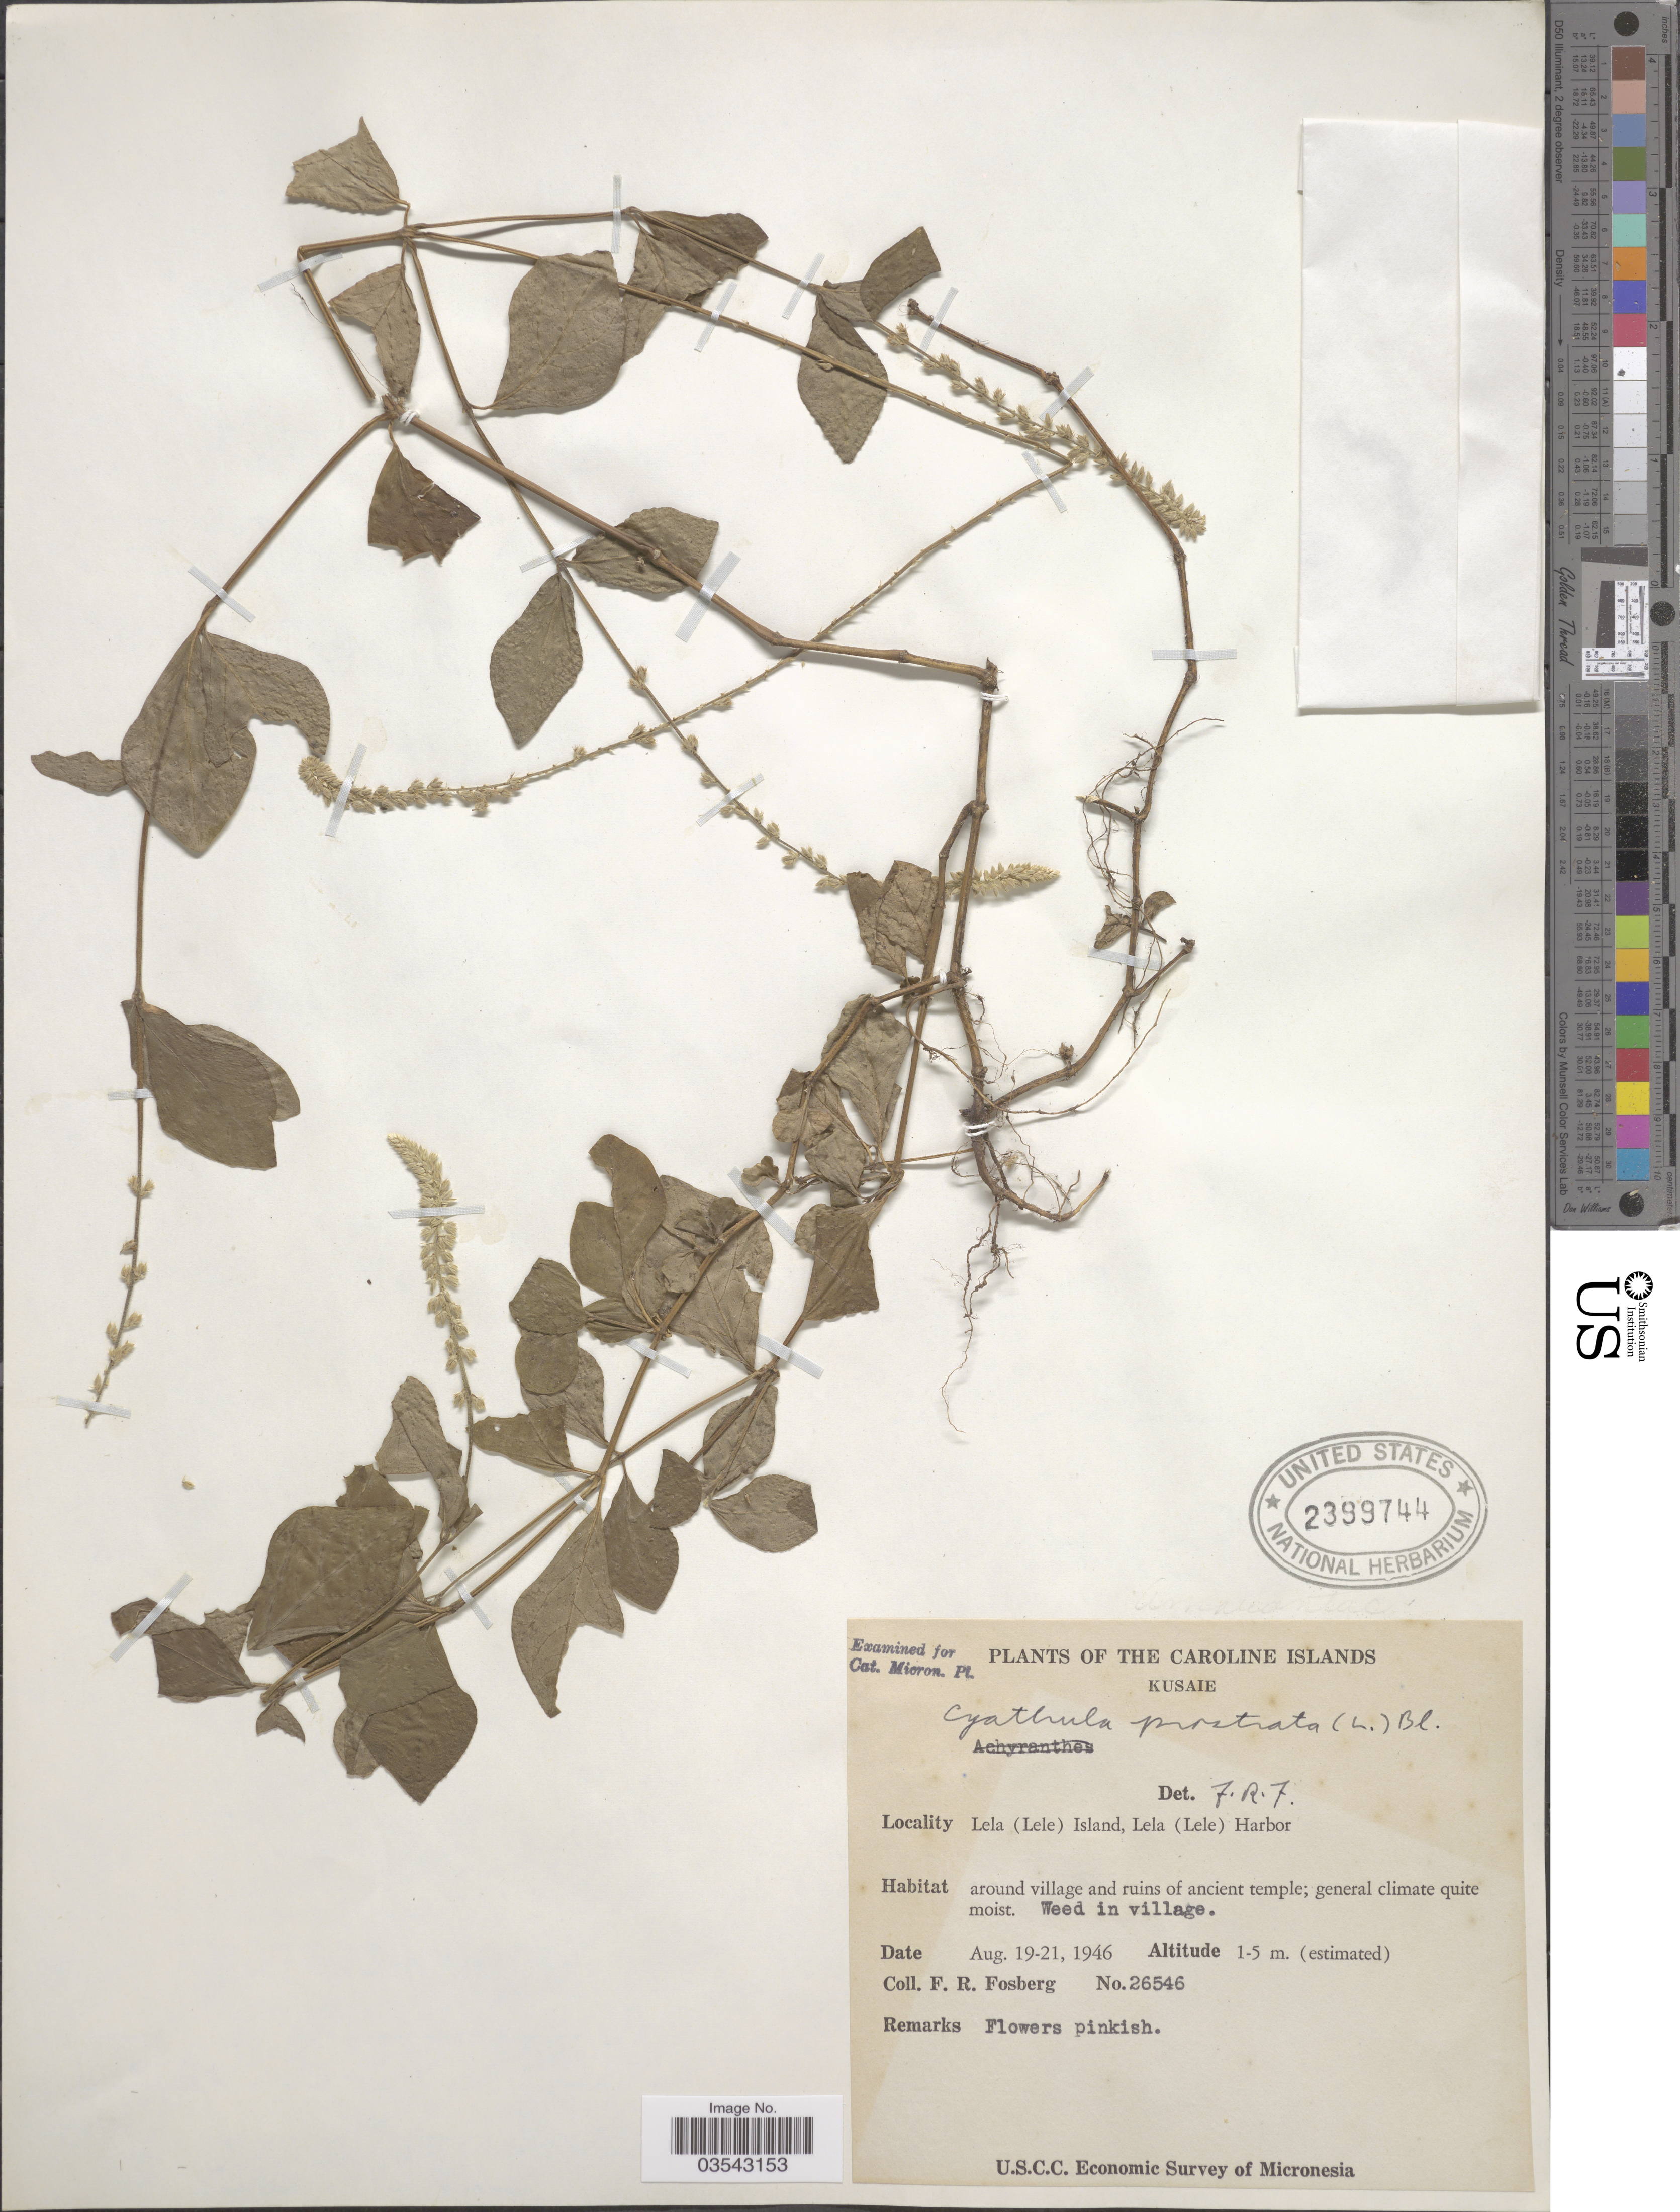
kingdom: Plantae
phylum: Tracheophyta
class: Magnoliopsida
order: Caryophyllales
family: Amaranthaceae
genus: Cyathula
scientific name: Cyathula sp.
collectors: F. R. Fosberg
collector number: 26546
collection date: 1946-08-19/1946-08-21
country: Micronesia, Federated States of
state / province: Kosrae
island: Lele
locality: The Caroline Islands. Kusaie. Lela (Lele) Island, Lela (Lele) Harbor.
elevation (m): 1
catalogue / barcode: US 2399744